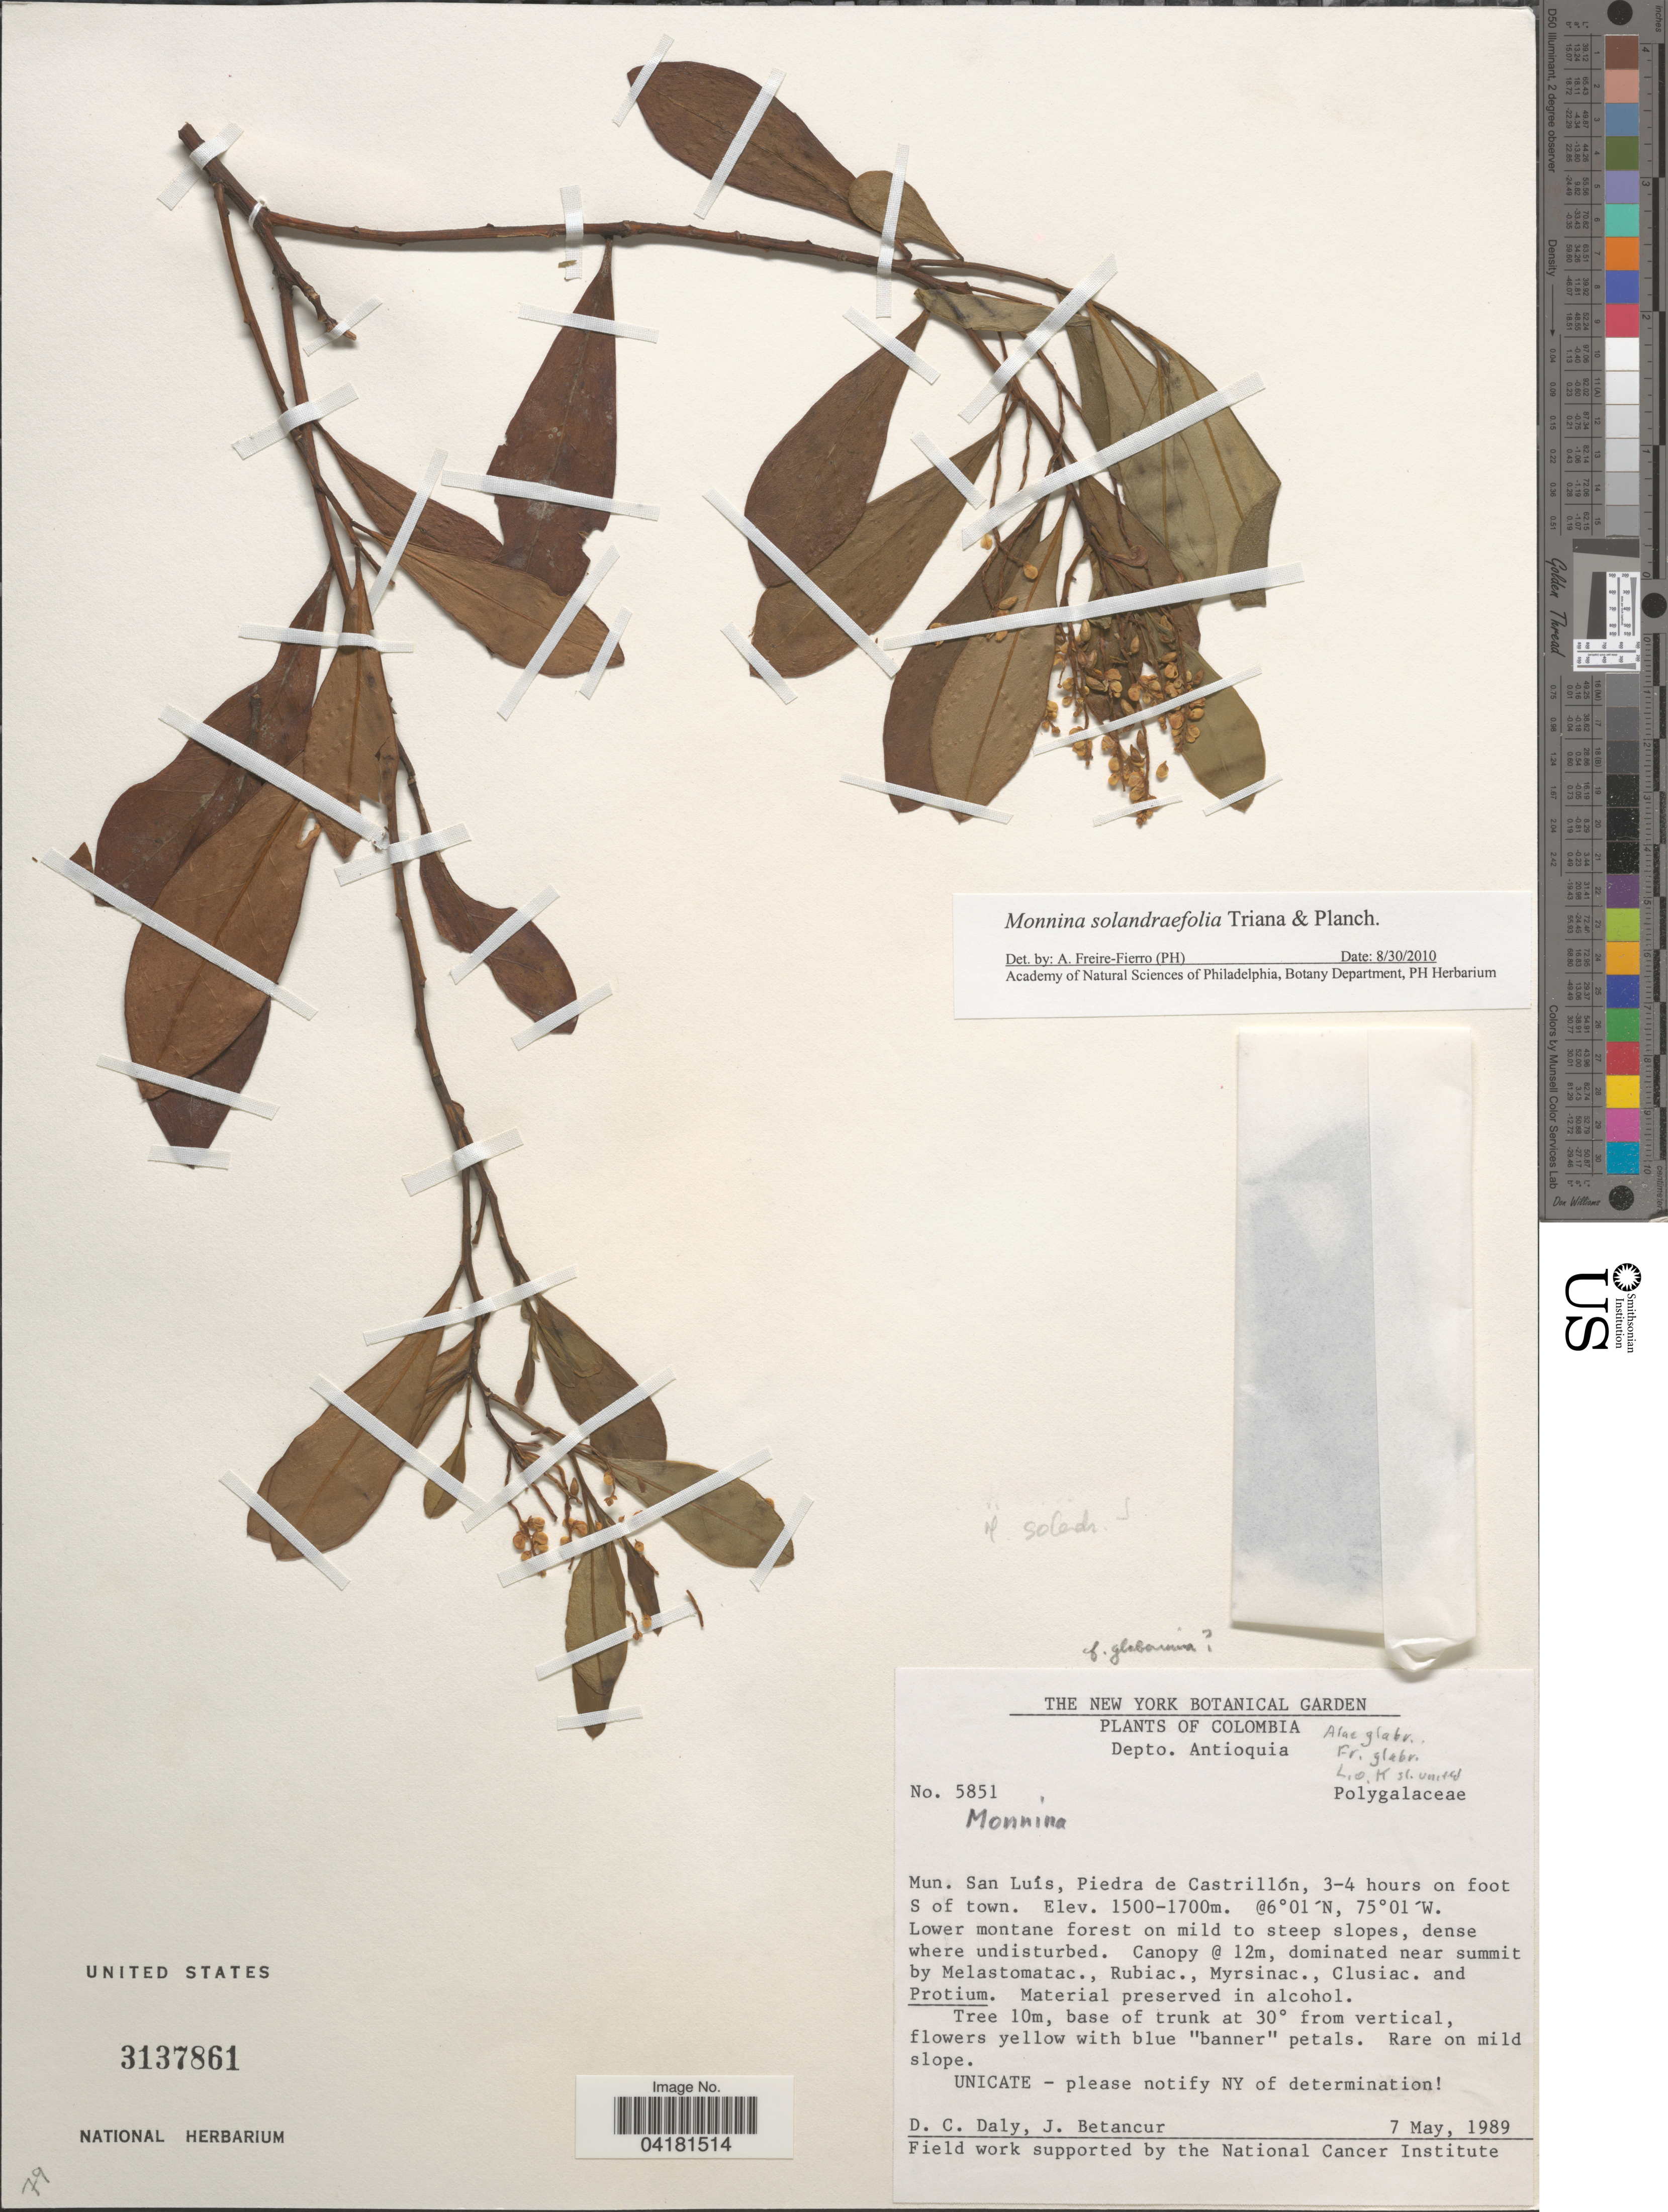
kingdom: Plantae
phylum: Tracheophyta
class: Magnoliopsida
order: Fabales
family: Polygalaceae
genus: Monnina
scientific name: Monnina solandraefolia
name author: Triana & Planch.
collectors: D. C. Daly & J. Betancur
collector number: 5851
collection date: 1989-05-07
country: Colombia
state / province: Antioquia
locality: Depto. Antioquia. Mun. San Luís, Piedra de Castrillón, 3-4 hours on foot S of town.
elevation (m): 1500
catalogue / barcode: US 3137861